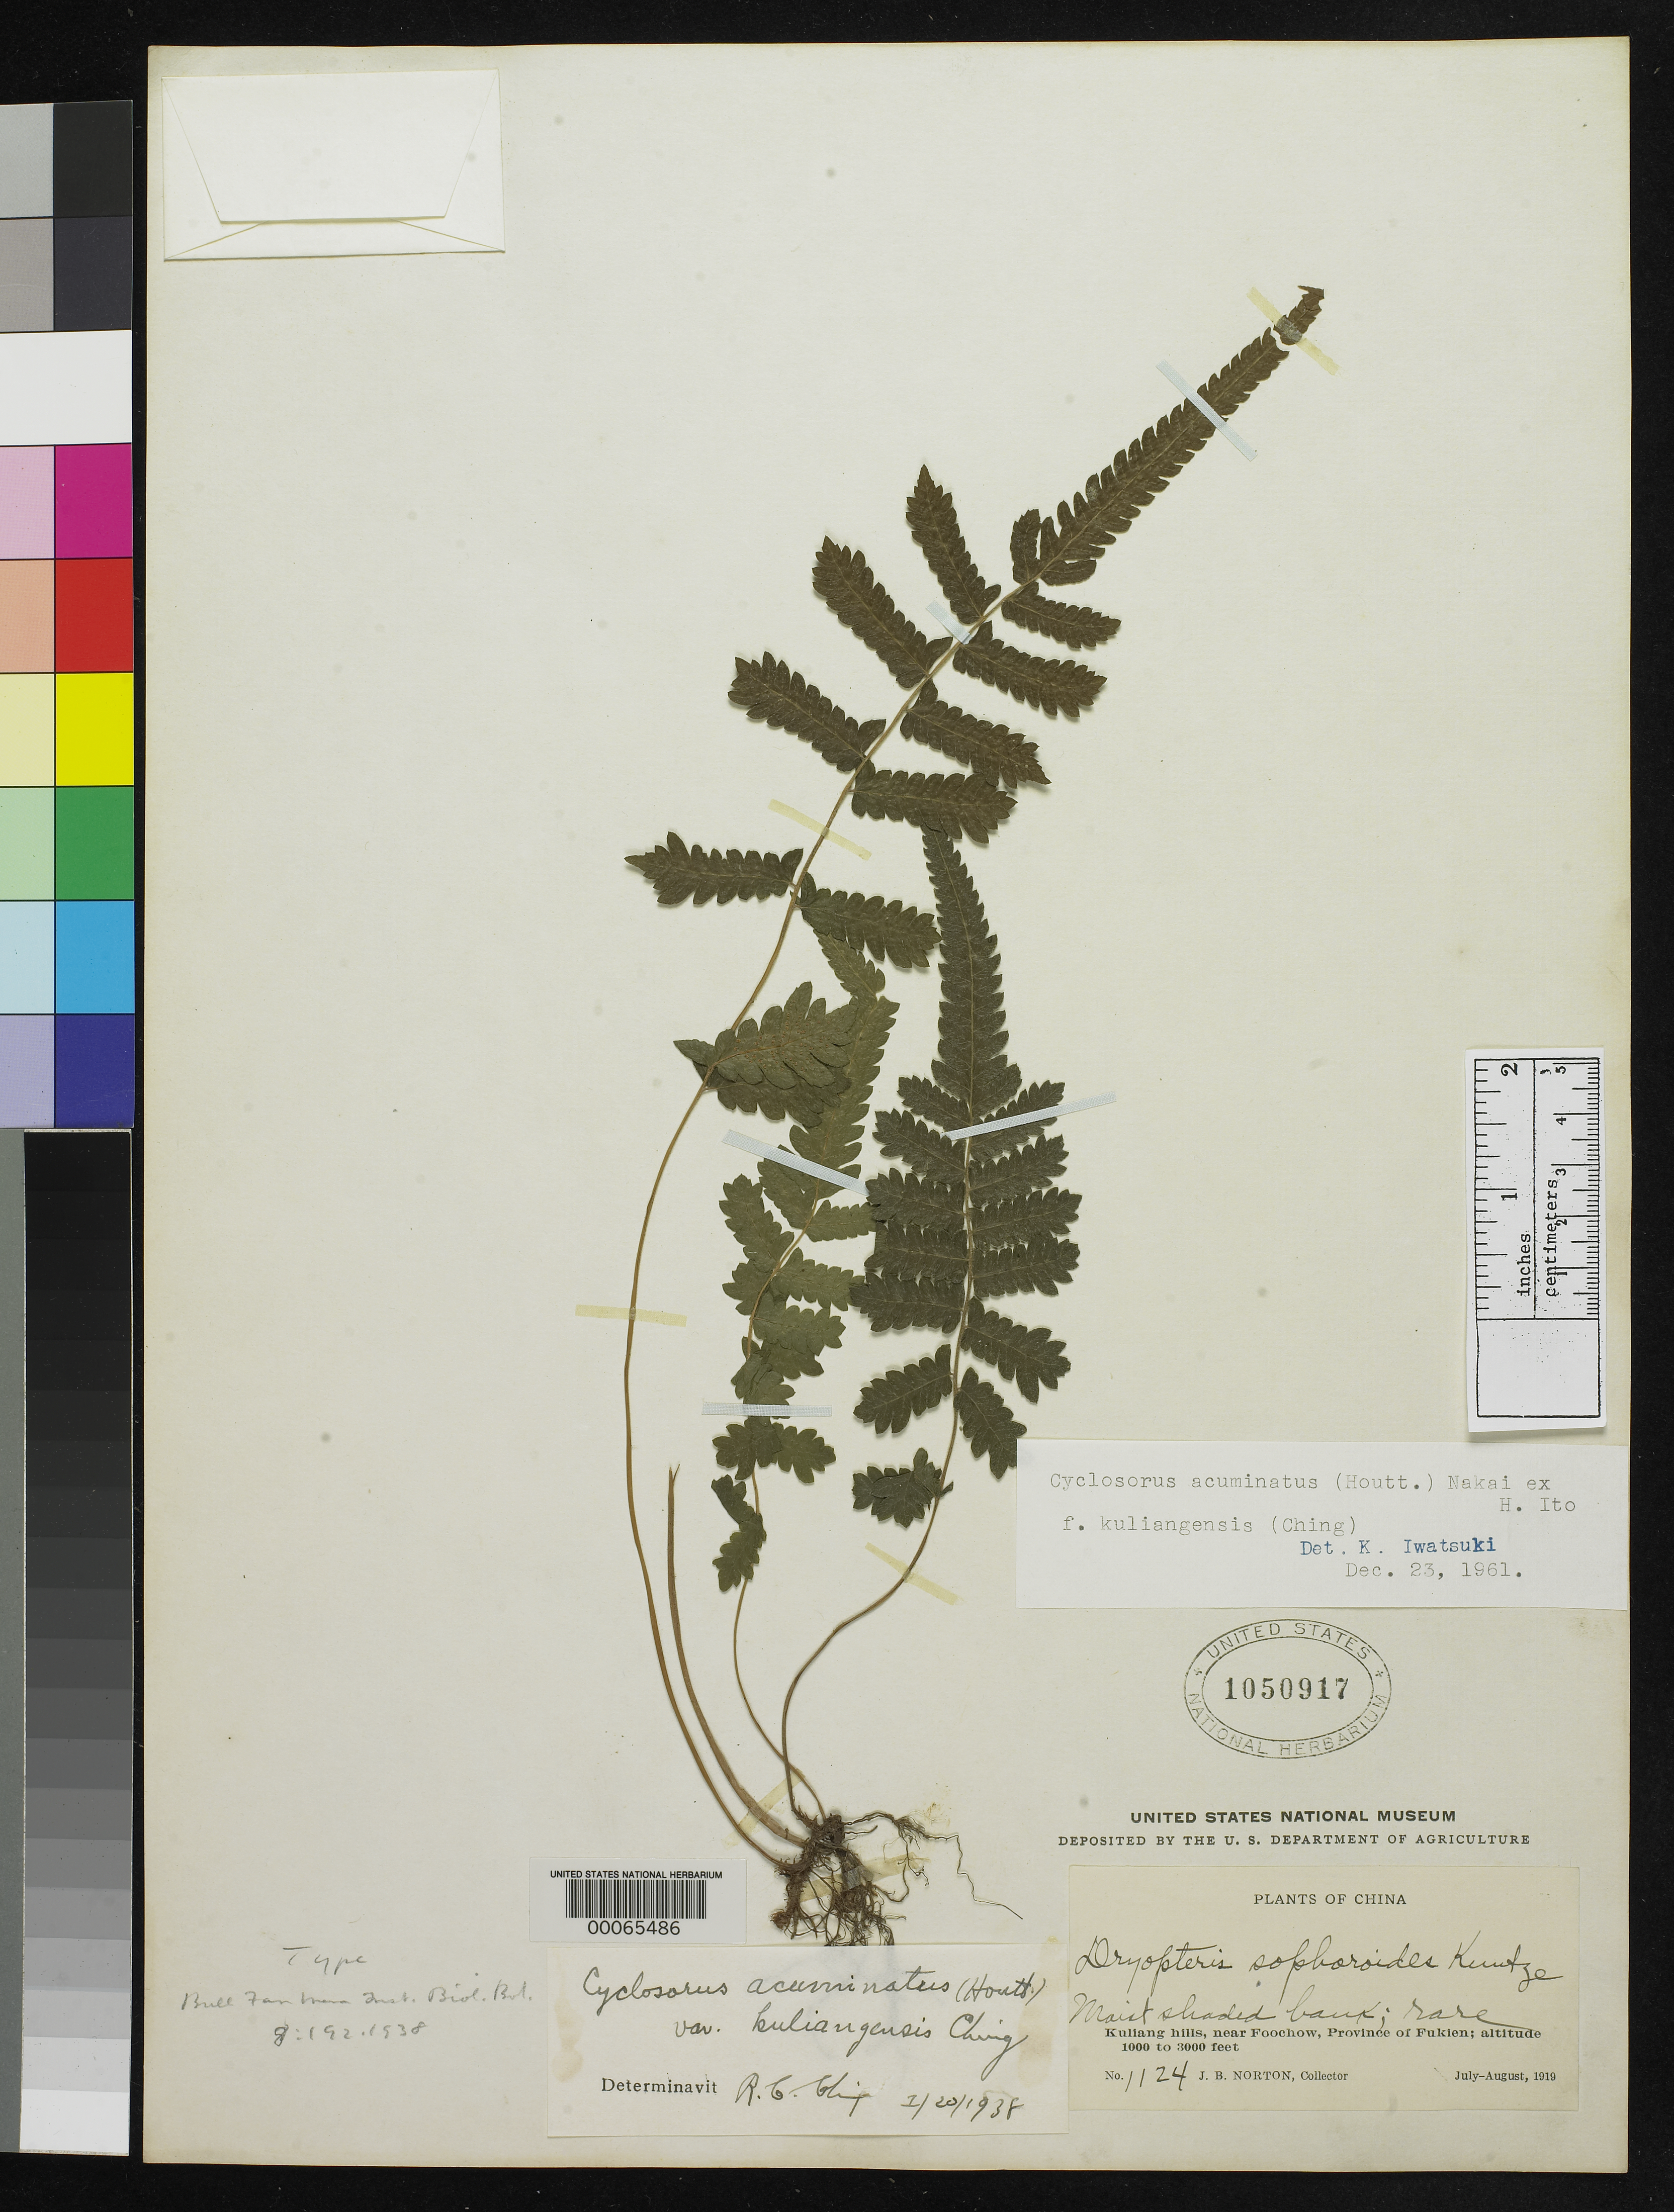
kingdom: Plantae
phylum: Tracheophyta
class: Polypodiopsida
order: Polypodiales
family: Thelypteridaceae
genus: Cyclosorus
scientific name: Cyclosorus acuminatus var. kuliangensis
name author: Ching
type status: Holotype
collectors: J. Norton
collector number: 1124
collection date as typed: Jul 1919 to -- Aug 1919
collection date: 1919-07/1919-08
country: China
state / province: Fujian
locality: Kuliang Hills, near Foochow.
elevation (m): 305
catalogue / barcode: US 1050917